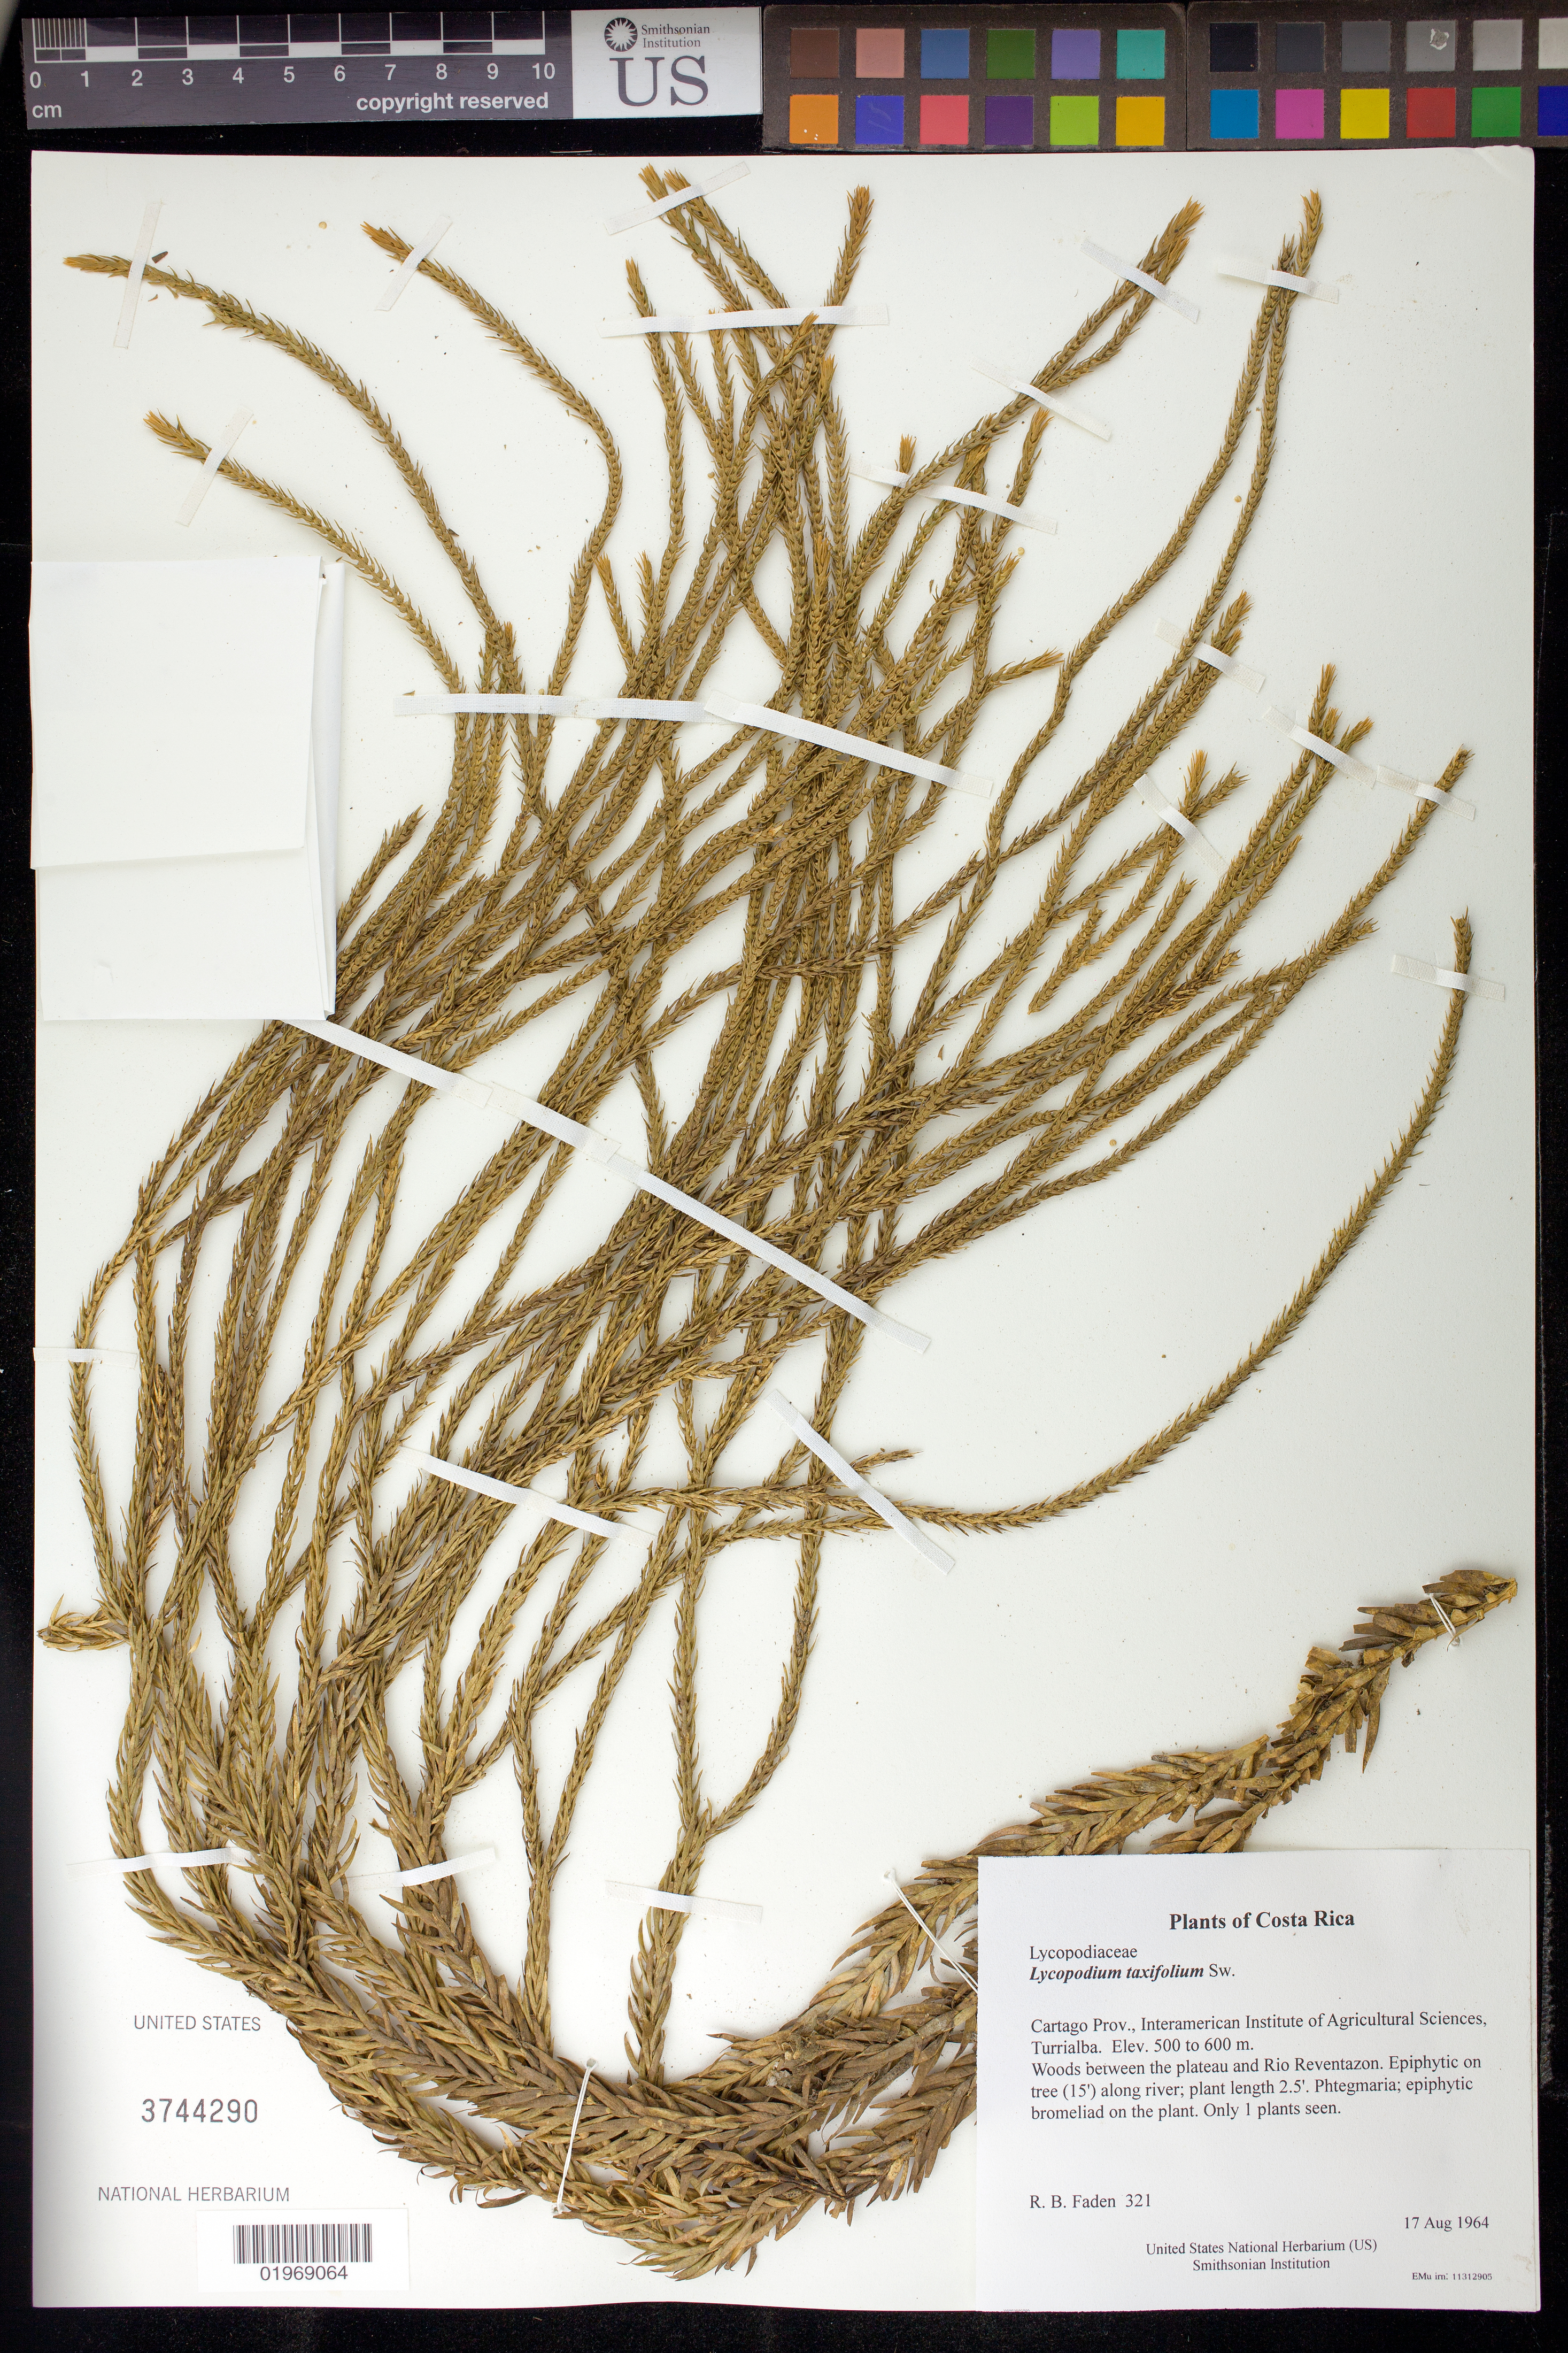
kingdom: Plantae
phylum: Tracheophyta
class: Lycopodiopsida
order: Lycopodiales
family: Lycopodiaceae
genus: Phlegmariurus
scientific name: Phlegmariurus taxifolius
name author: (Sw.) Á. Löve & D. Löve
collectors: R. B. Faden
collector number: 321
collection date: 1964-08-17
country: Costa Rica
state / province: Cartago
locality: Interamerican Institute of Agricultural Sciences, Turrialba. Woods between plateau and Rio Reventazon.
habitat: Along river.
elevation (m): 500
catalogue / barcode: US 3744290